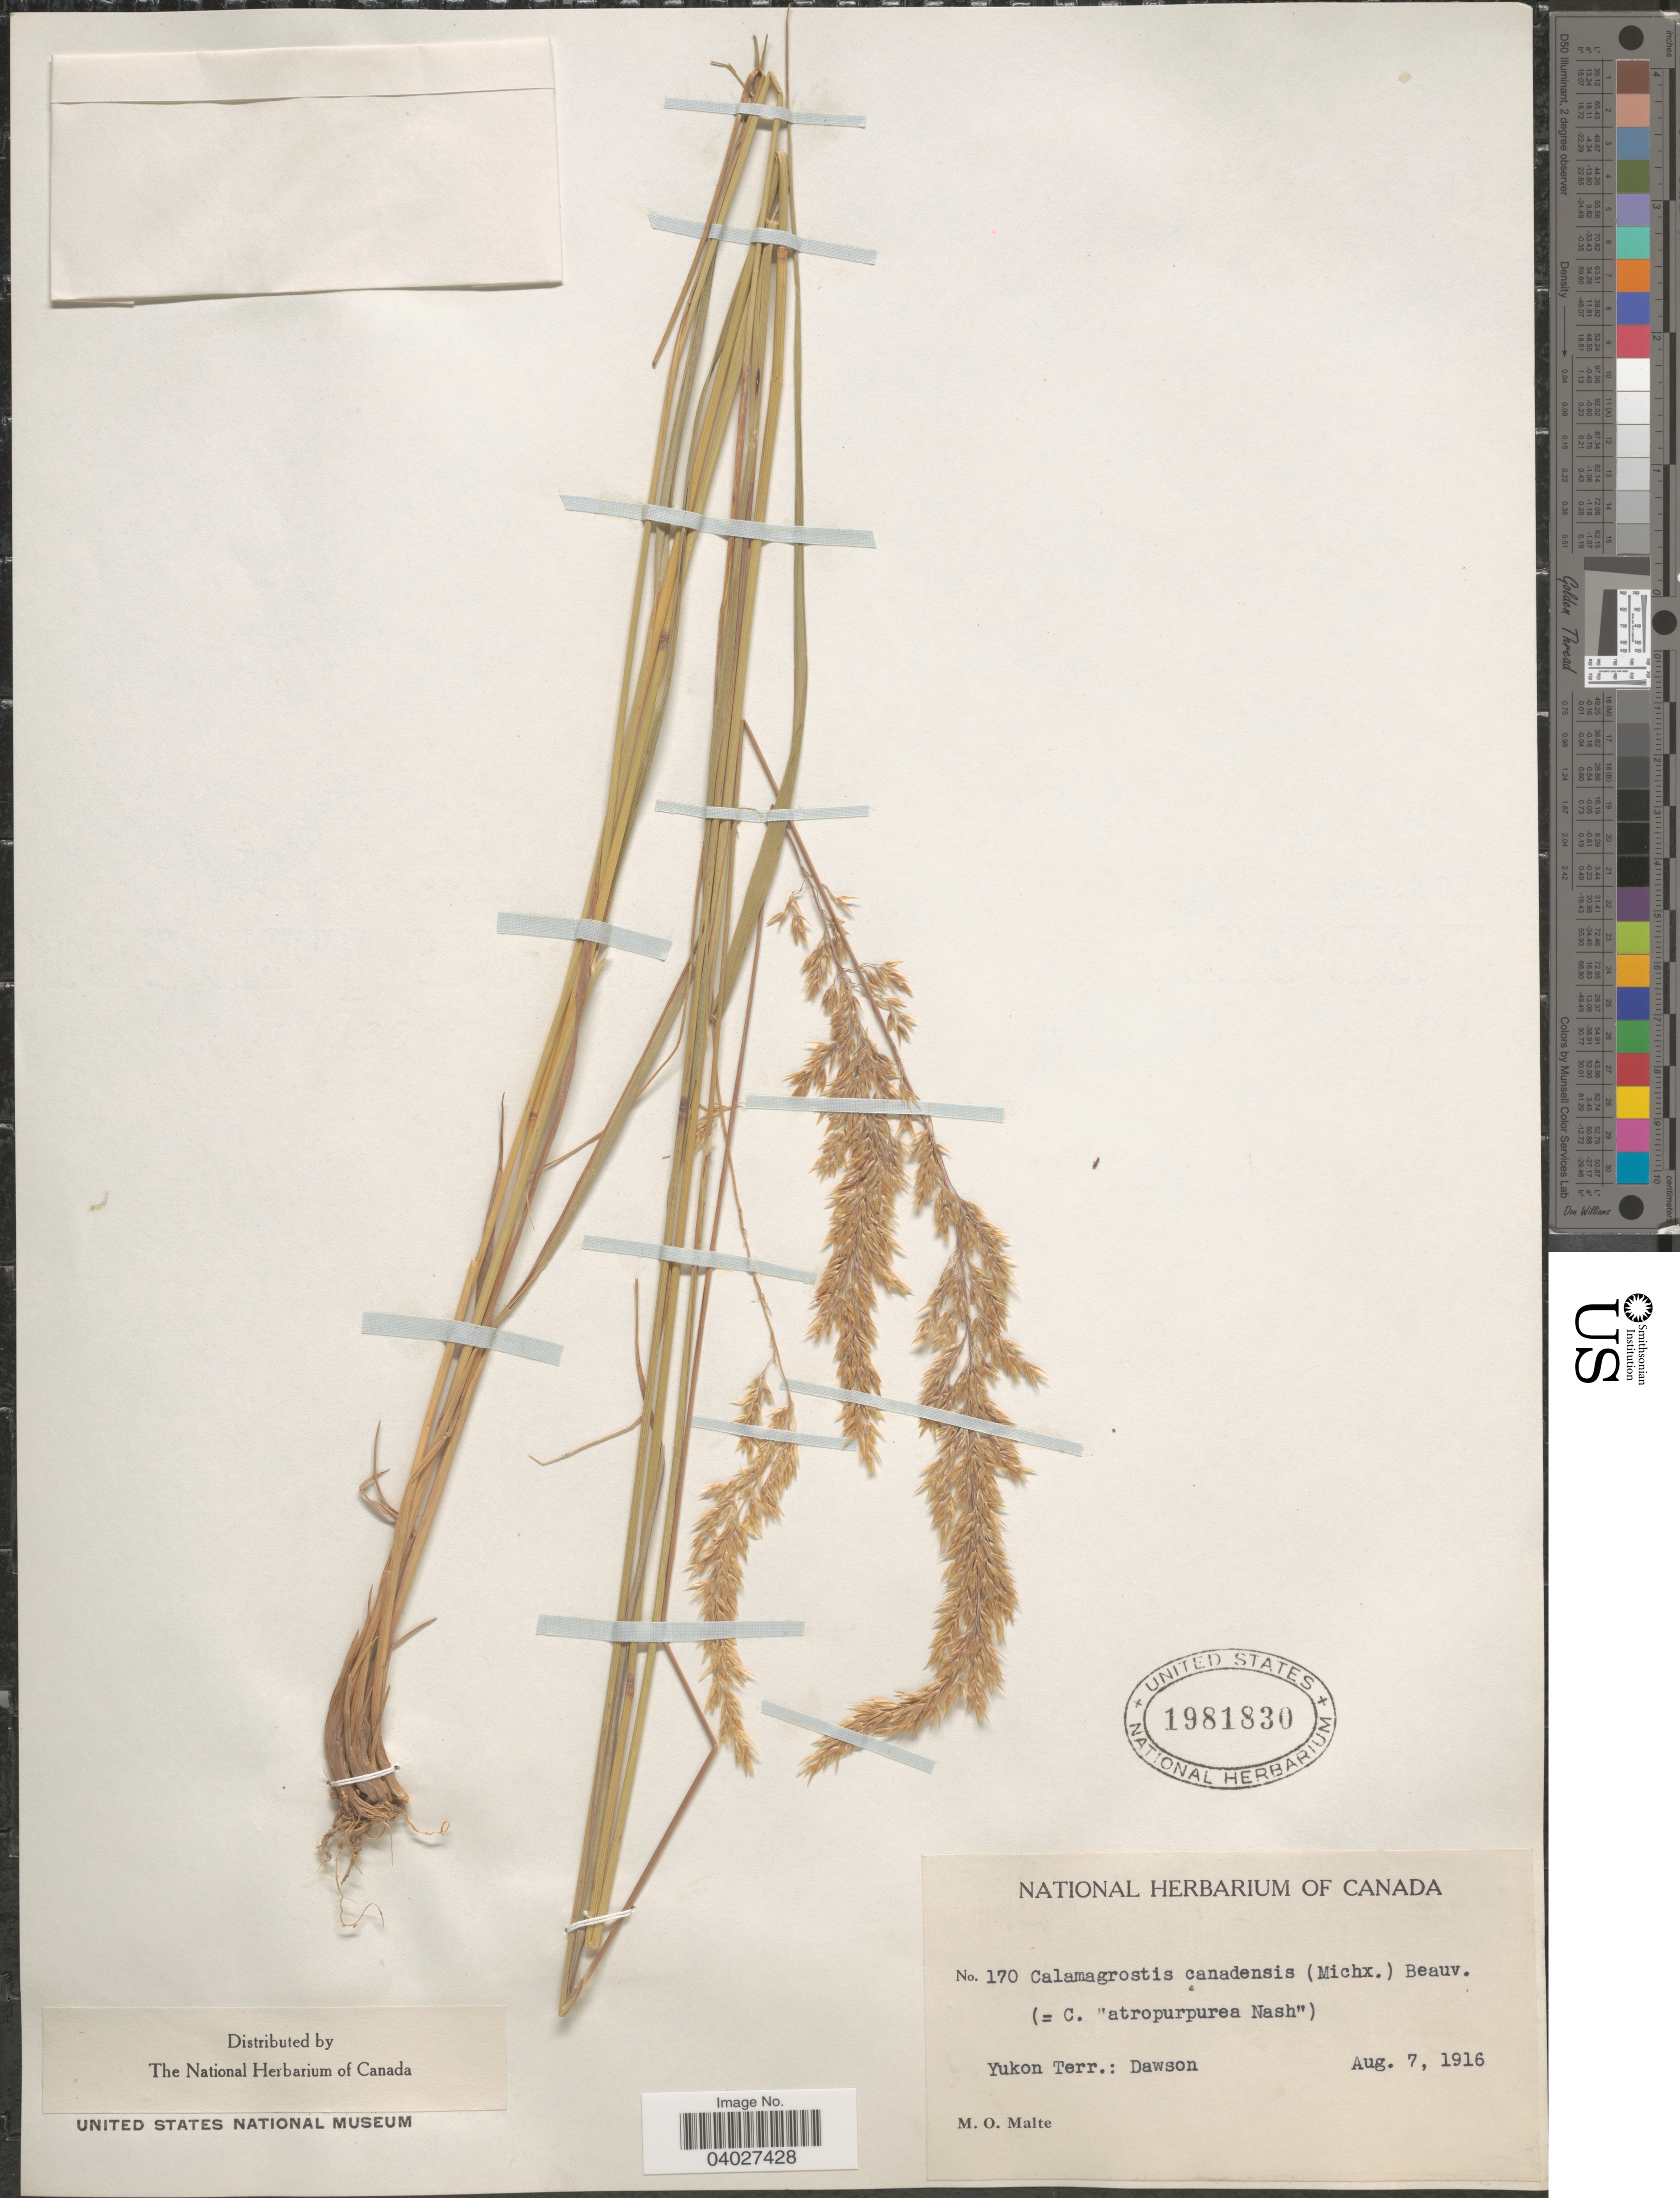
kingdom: Plantae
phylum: Tracheophyta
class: Liliopsida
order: Poales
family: Poaceae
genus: Calamagrostis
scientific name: Calamagrostis canadensis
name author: (Michx.) P. Beauv.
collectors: M. O. Malte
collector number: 170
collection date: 1916-08-07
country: Canada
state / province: Yukon Territory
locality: Yukon Terr.: Dawson.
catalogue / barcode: US 1981830